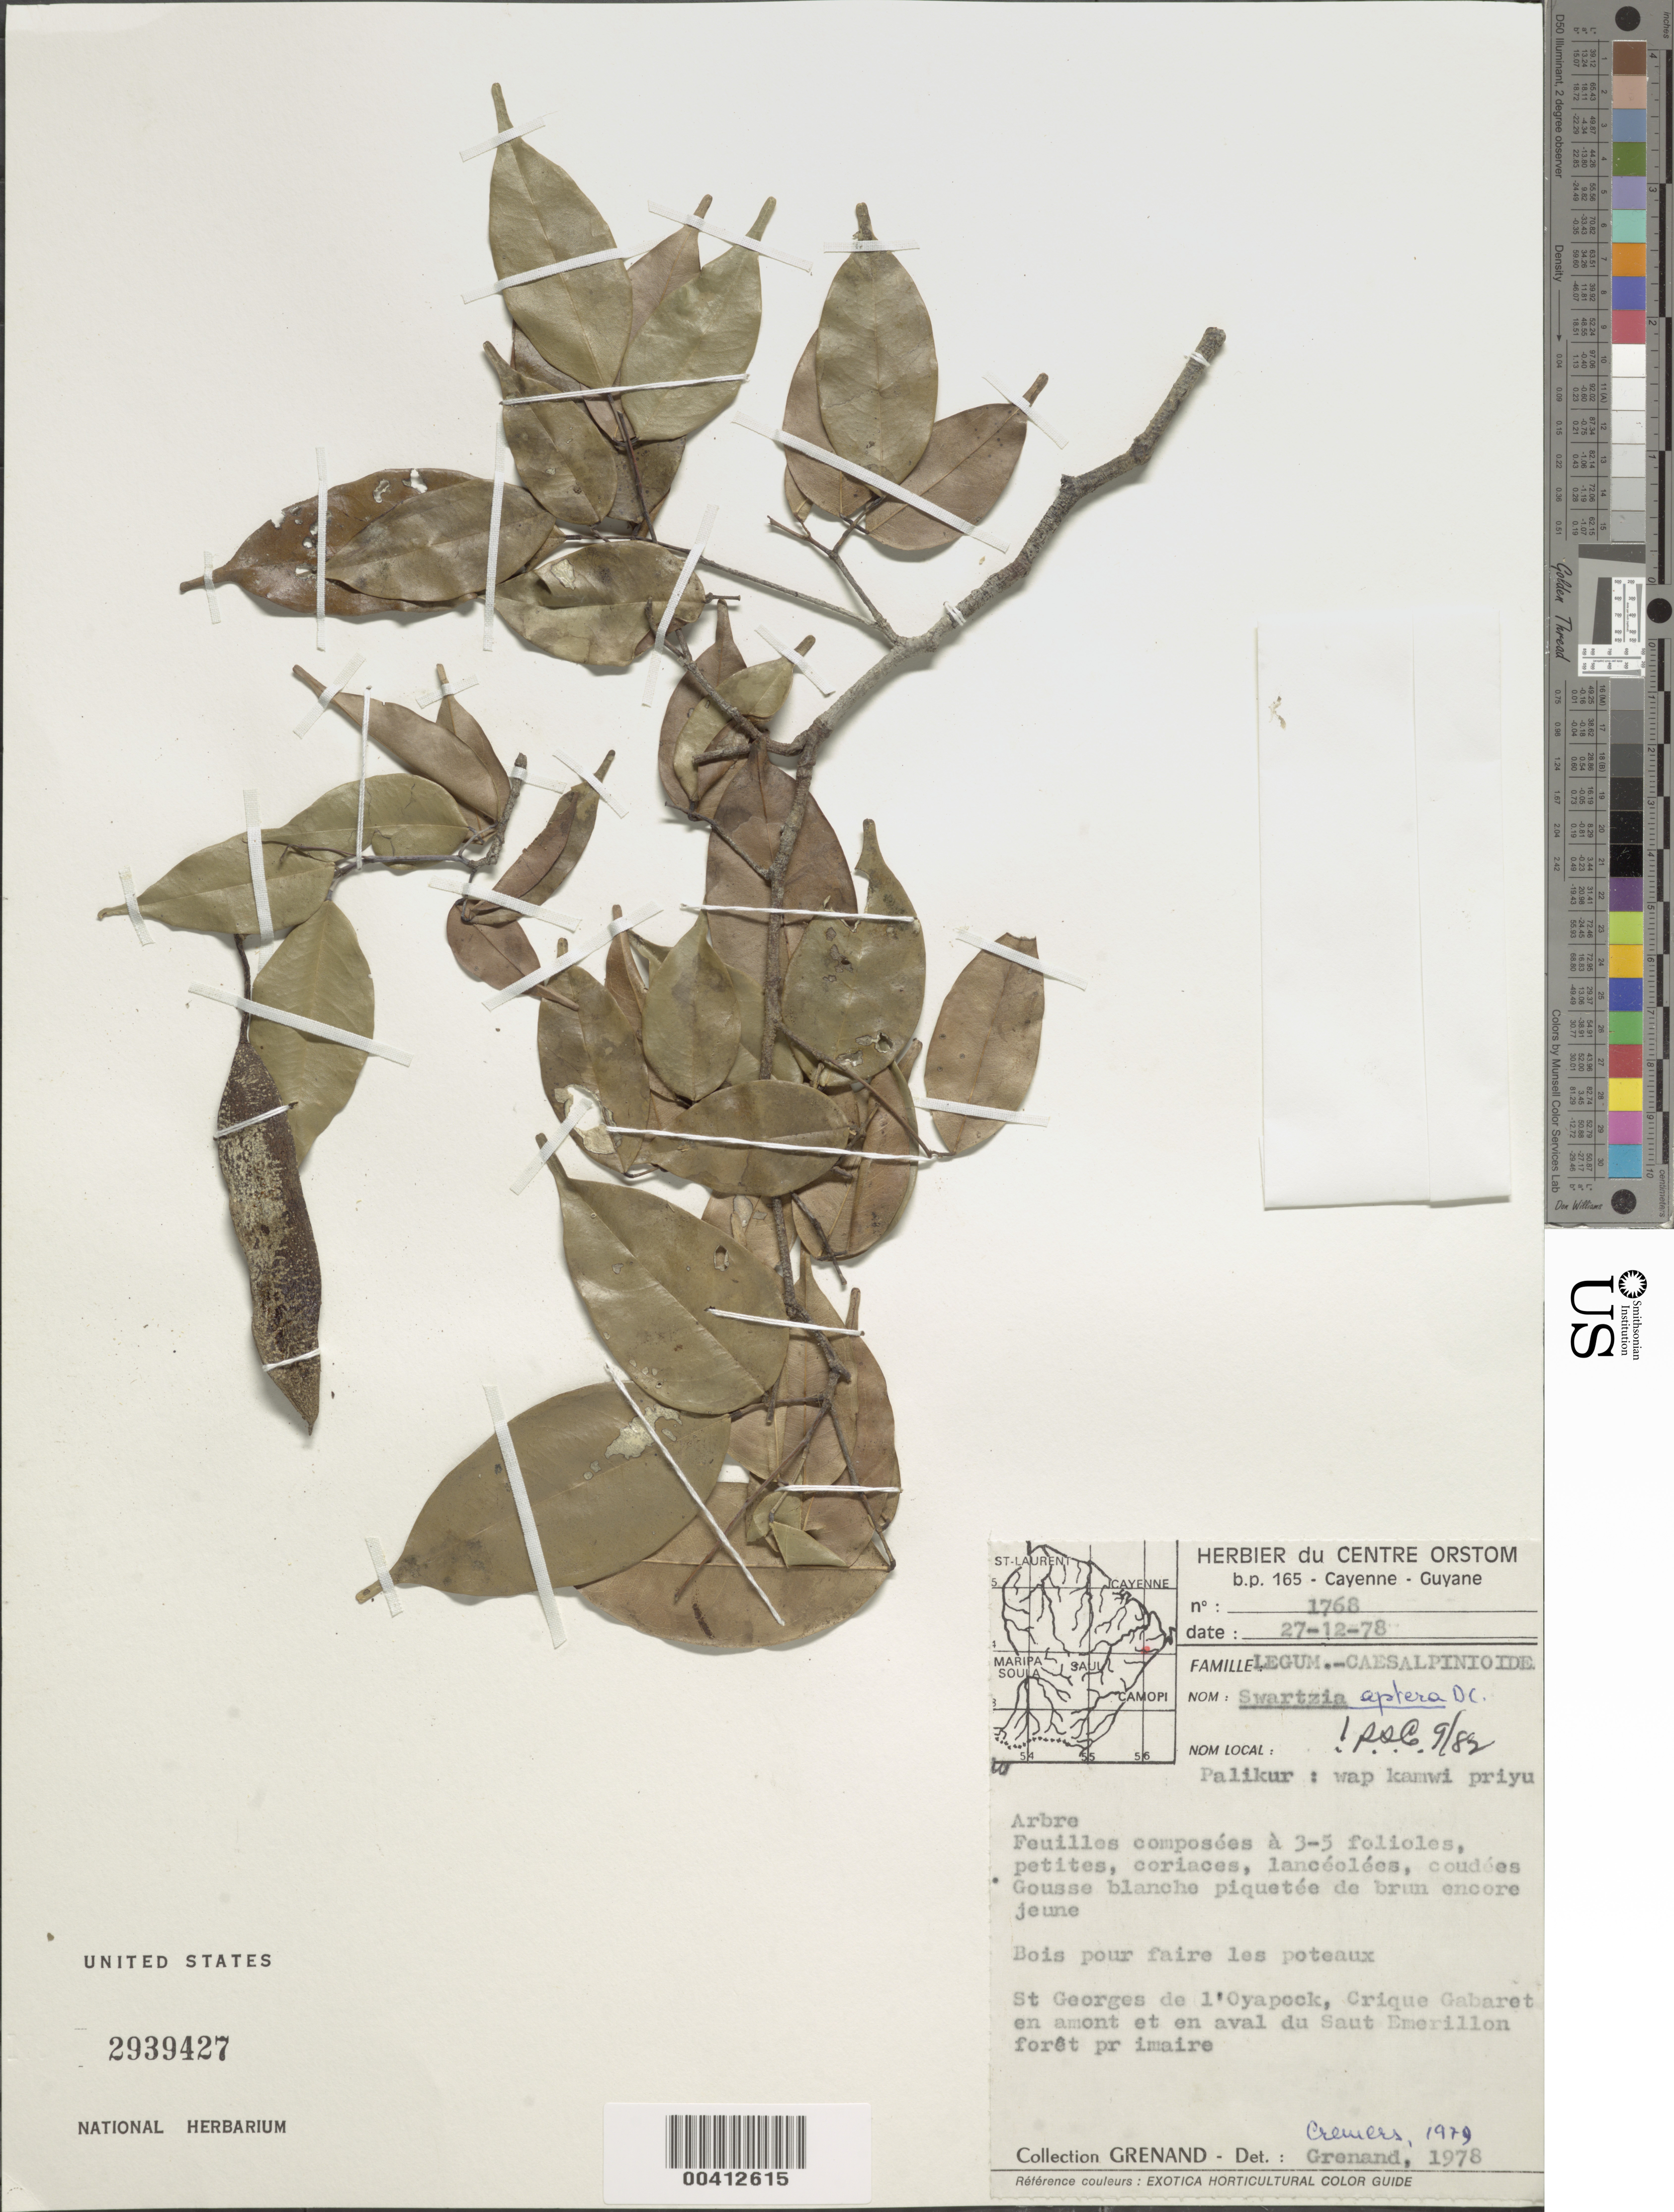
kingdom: Plantae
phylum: Tracheophyta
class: Magnoliopsida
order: Fabales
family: Fabaceae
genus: Swartzia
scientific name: Swartzia aptera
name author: DC.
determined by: Cowan, R. S.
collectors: P. Grenand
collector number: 1768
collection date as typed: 27 Dec 1978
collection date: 1978-12-27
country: French Guiana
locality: St. georges de l'oyapock, crique gabaret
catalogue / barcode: US 2939427